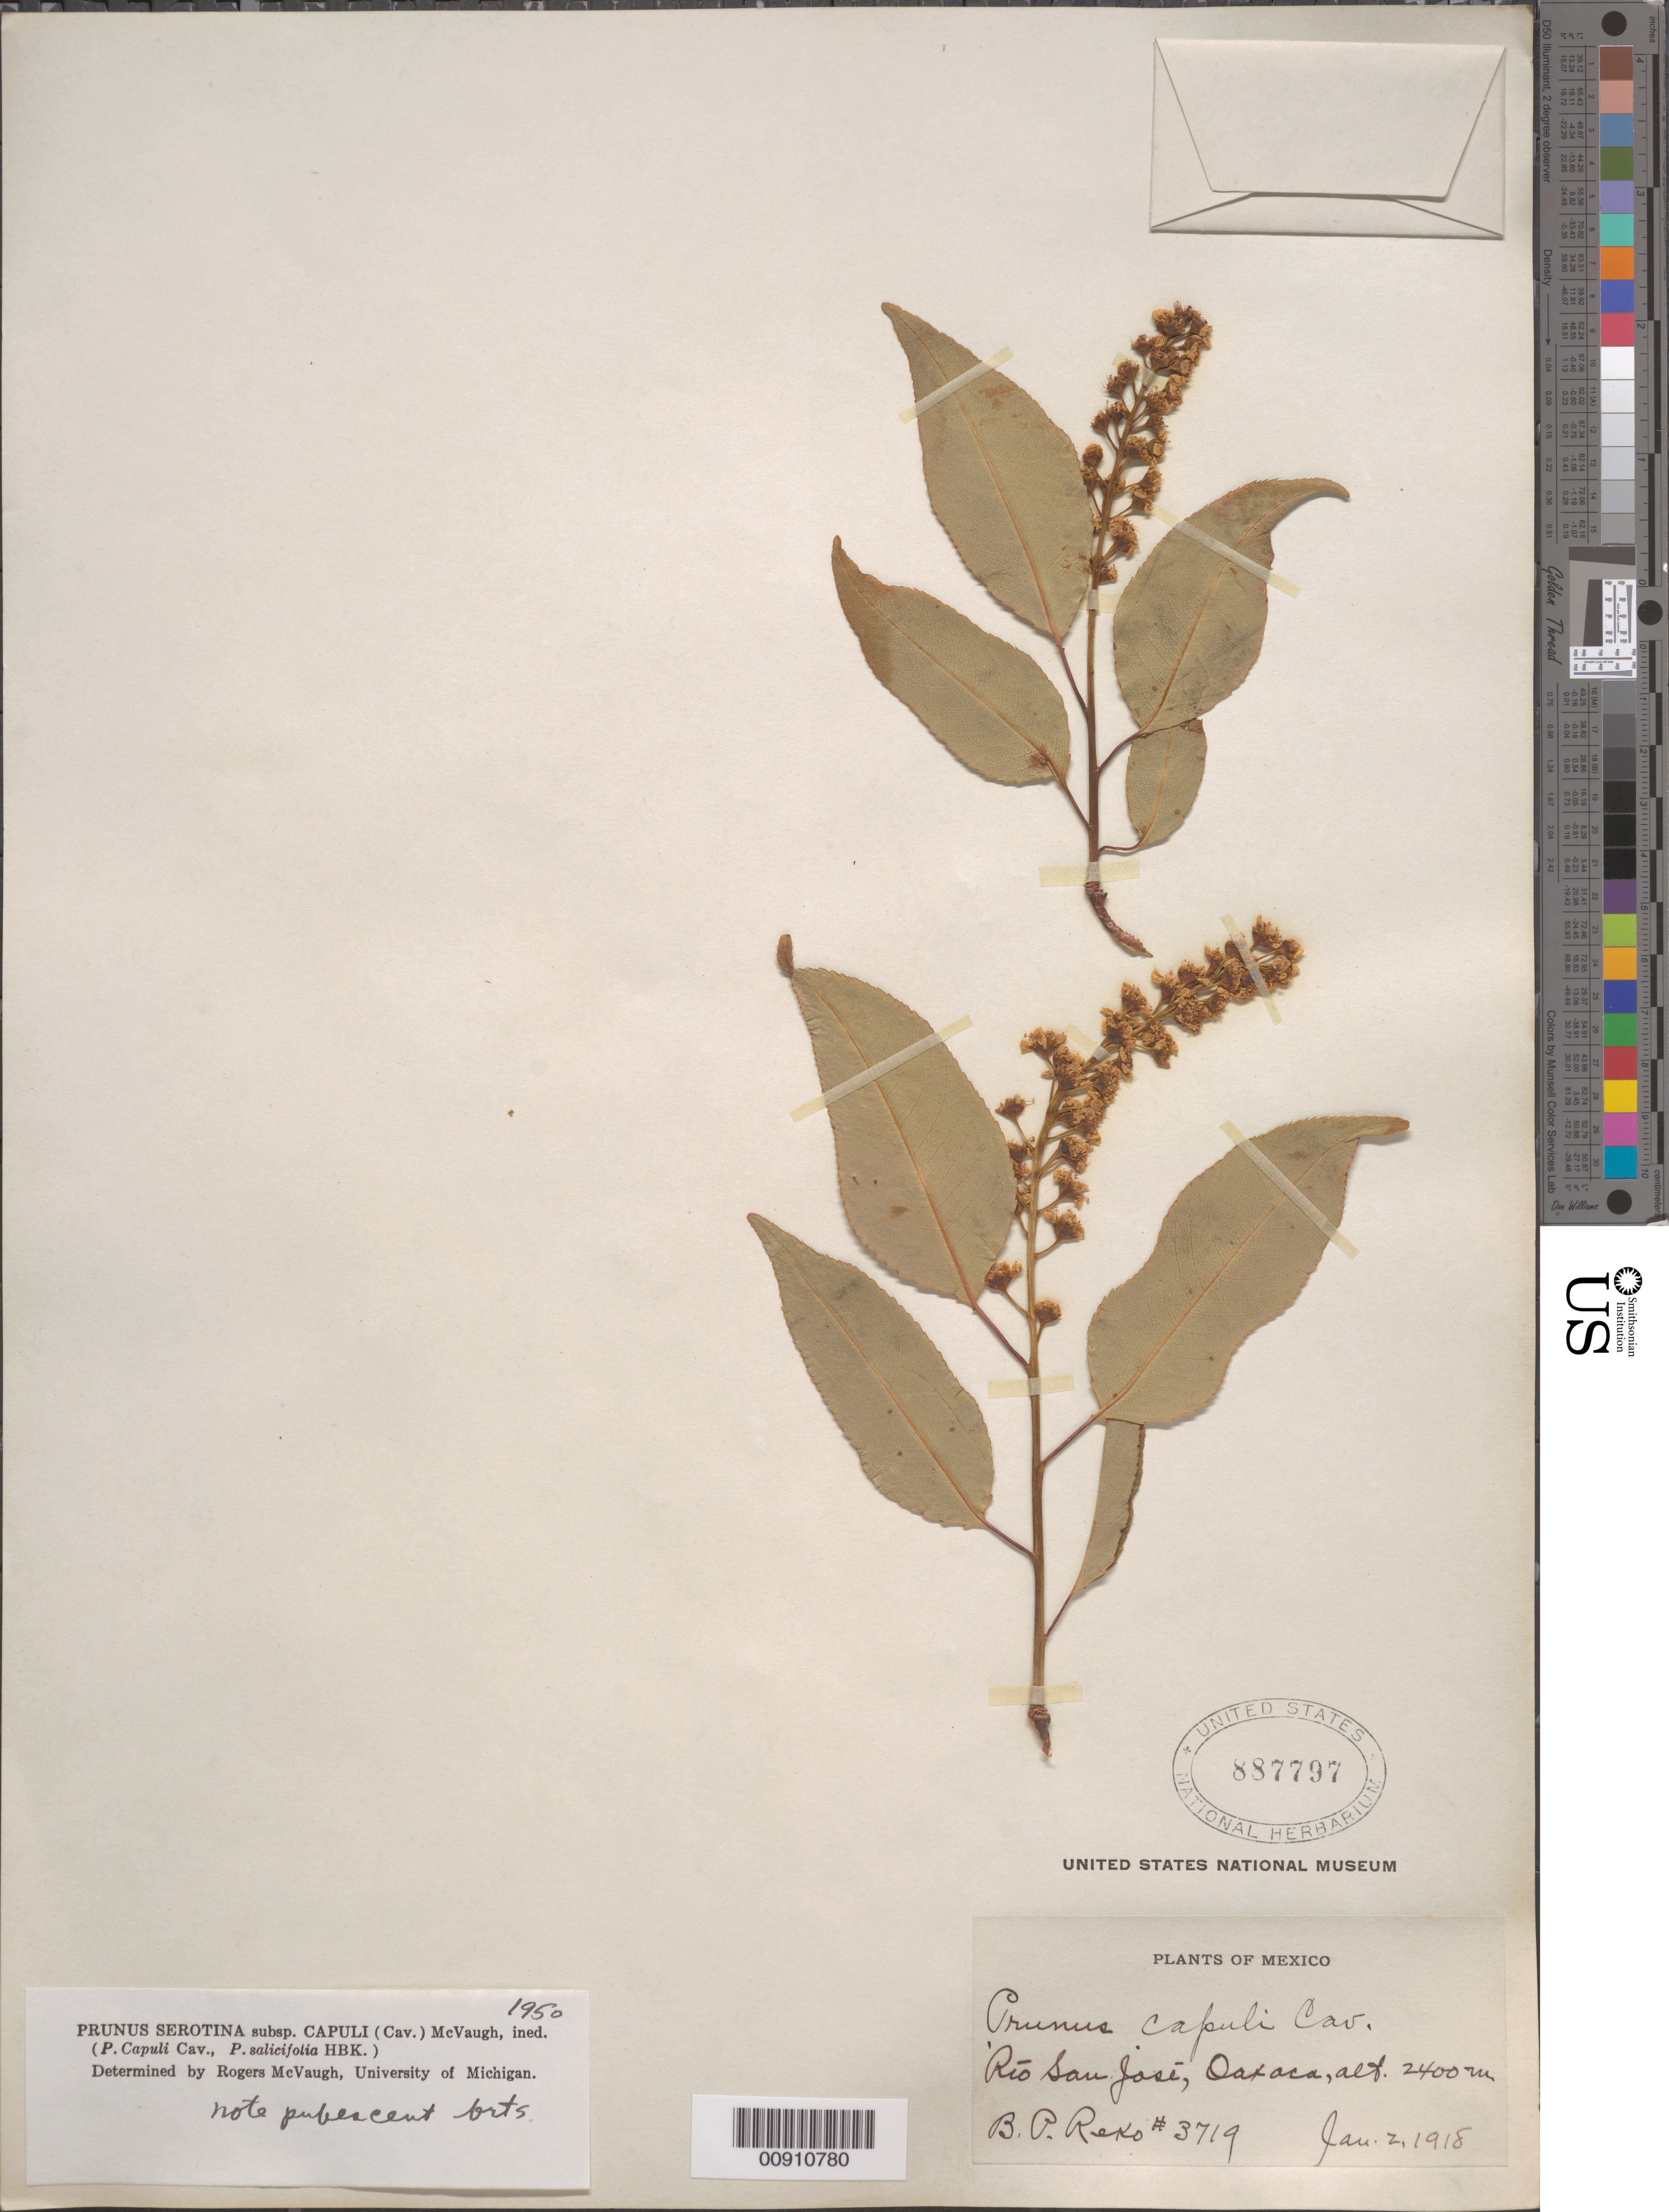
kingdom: Plantae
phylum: Tracheophyta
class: Magnoliopsida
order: Rosales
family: Rosaceae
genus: Prunus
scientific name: Prunus serotina var. salicifolia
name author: (Kunth) Koehne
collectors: B. P. Reko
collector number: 3719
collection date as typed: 02 Jan 1918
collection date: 1918-01-02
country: Mexico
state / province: Oaxaca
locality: Río San José, Oaxaca.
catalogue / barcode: US 887797